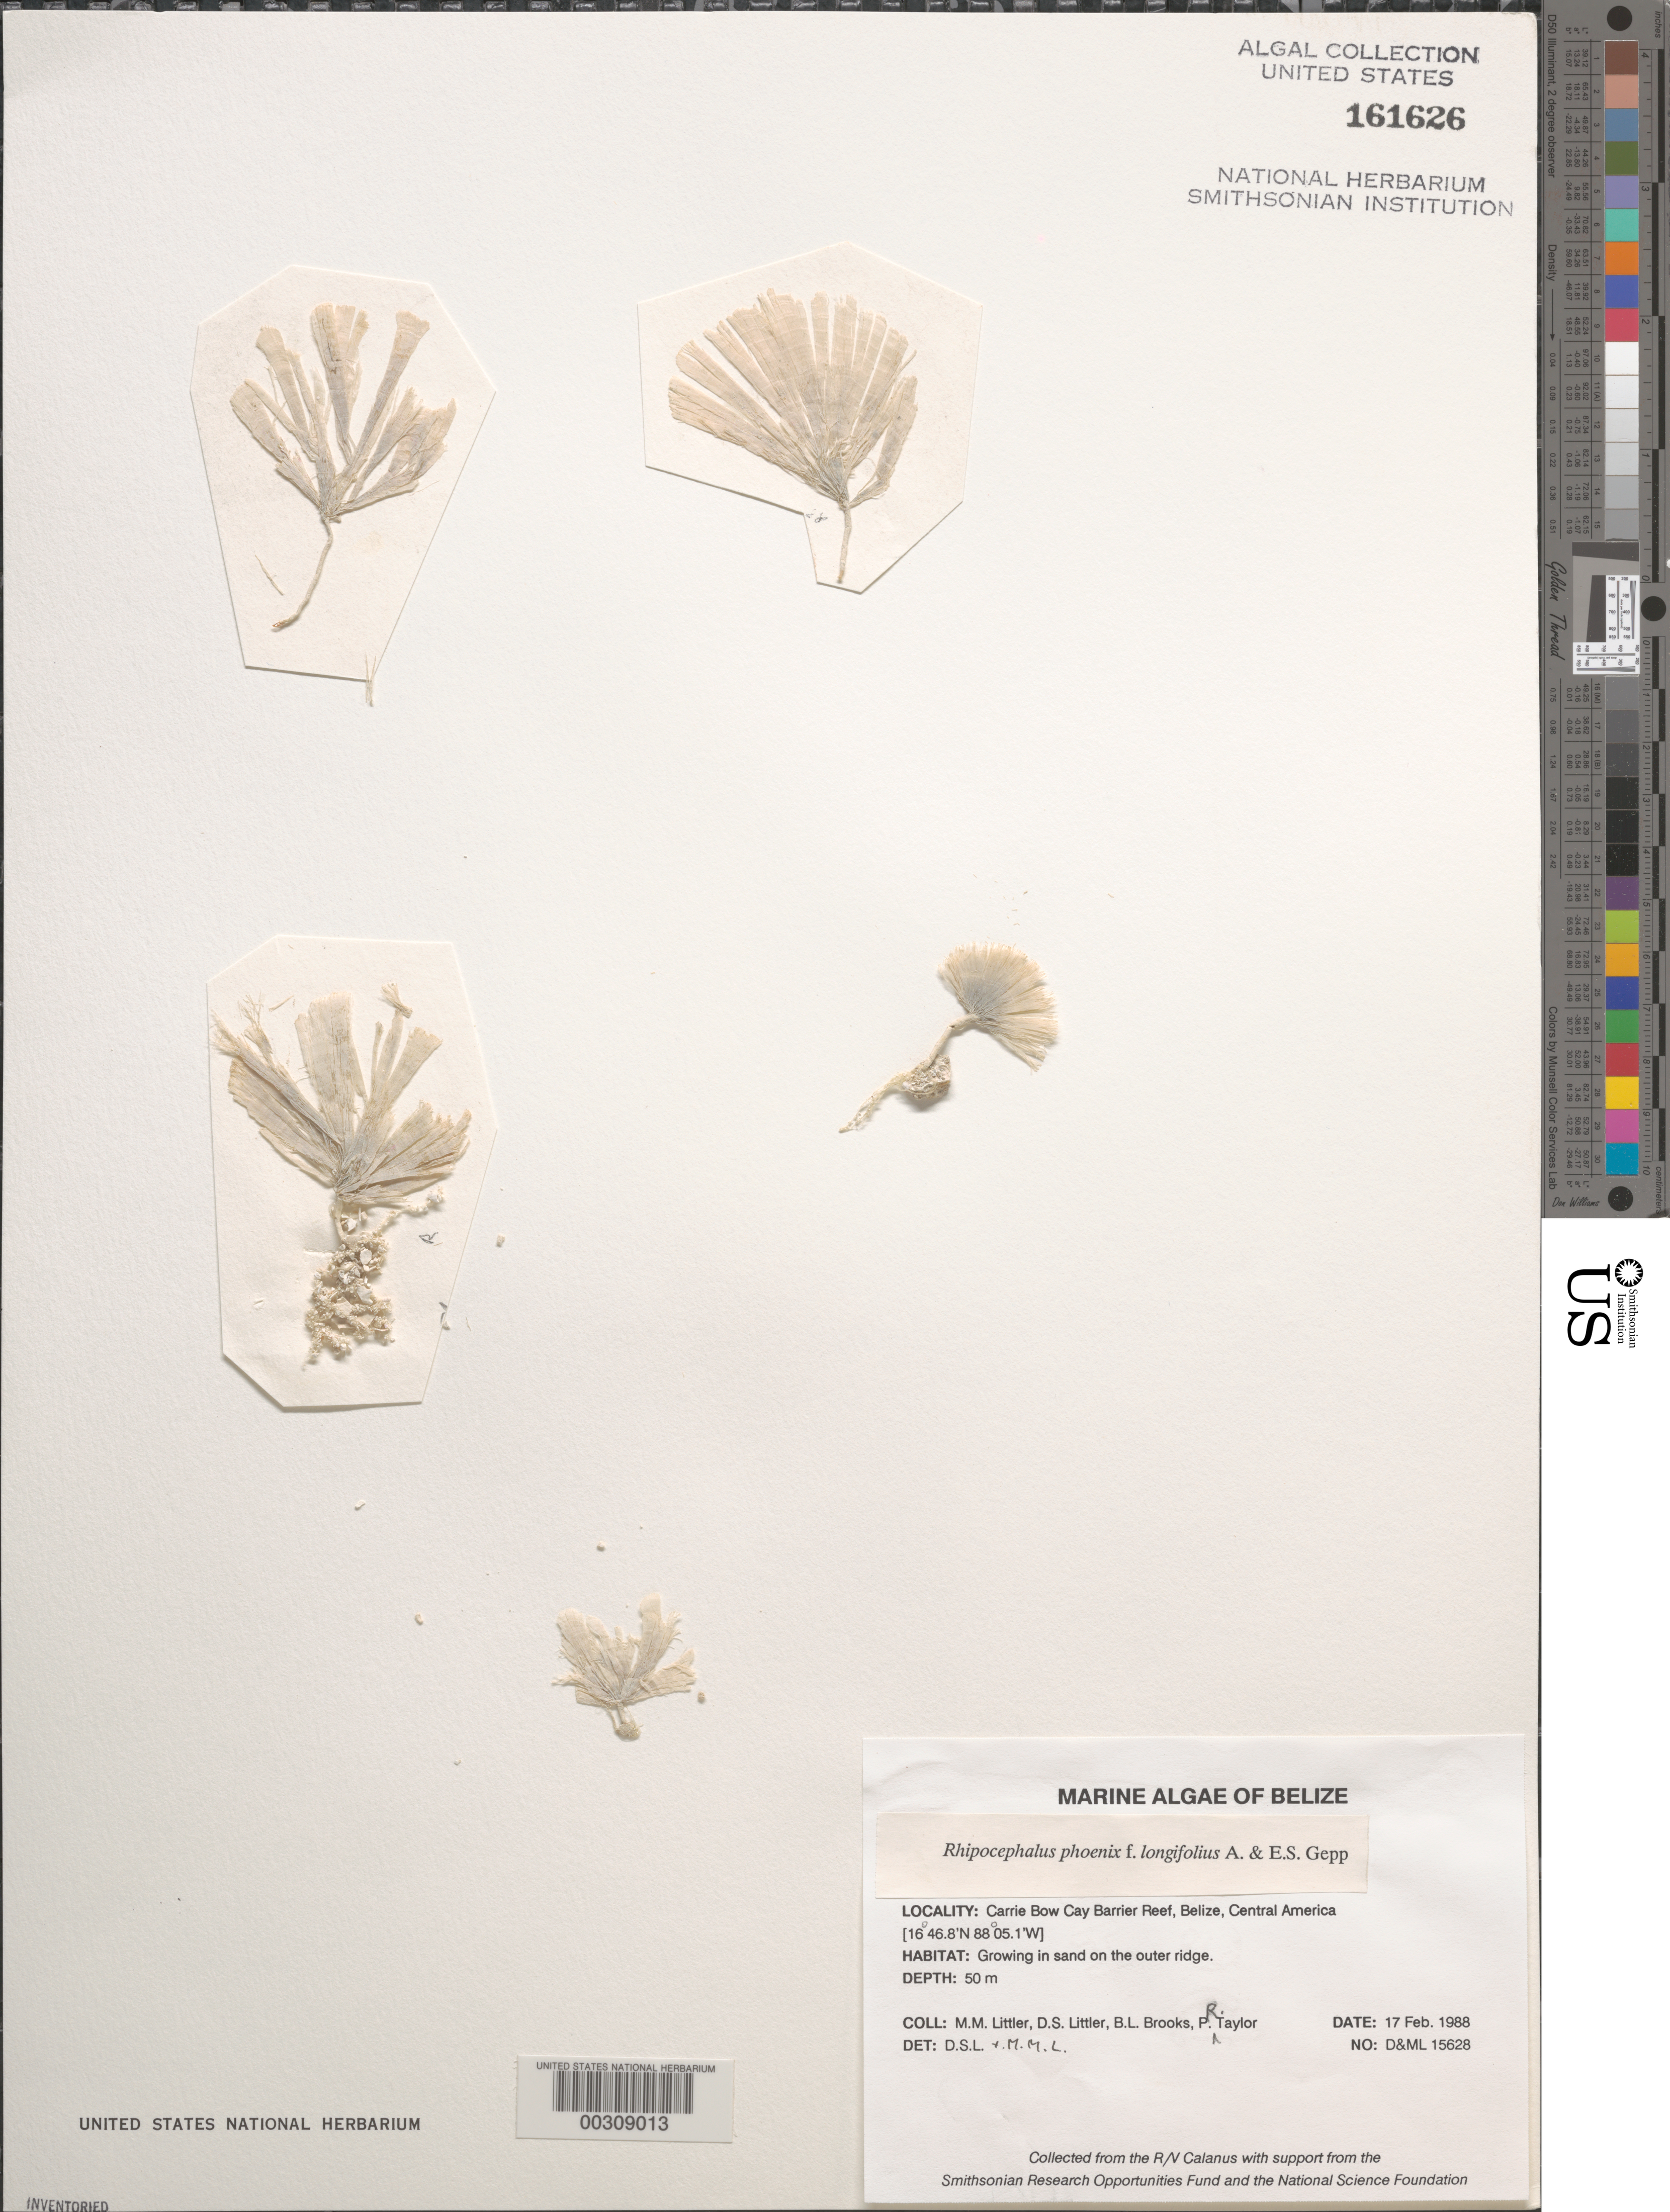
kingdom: Plantae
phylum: Chlorophyta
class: Ulvophyceae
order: Bryopsidales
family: Udoteaceae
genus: Rhipocephalus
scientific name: Rhipocephalus phoenix f. longifolius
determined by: Littler, D. S.; Littler, M. M.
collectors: M. M. Littler, D. S. Littler, B. Brooks & P. R. Taylor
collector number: D&ML 15628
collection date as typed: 17 Feb 1988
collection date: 1988-02-17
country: Belize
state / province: Stann Creek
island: Carrie Bow Cay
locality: Barrier reef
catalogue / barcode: US 161626